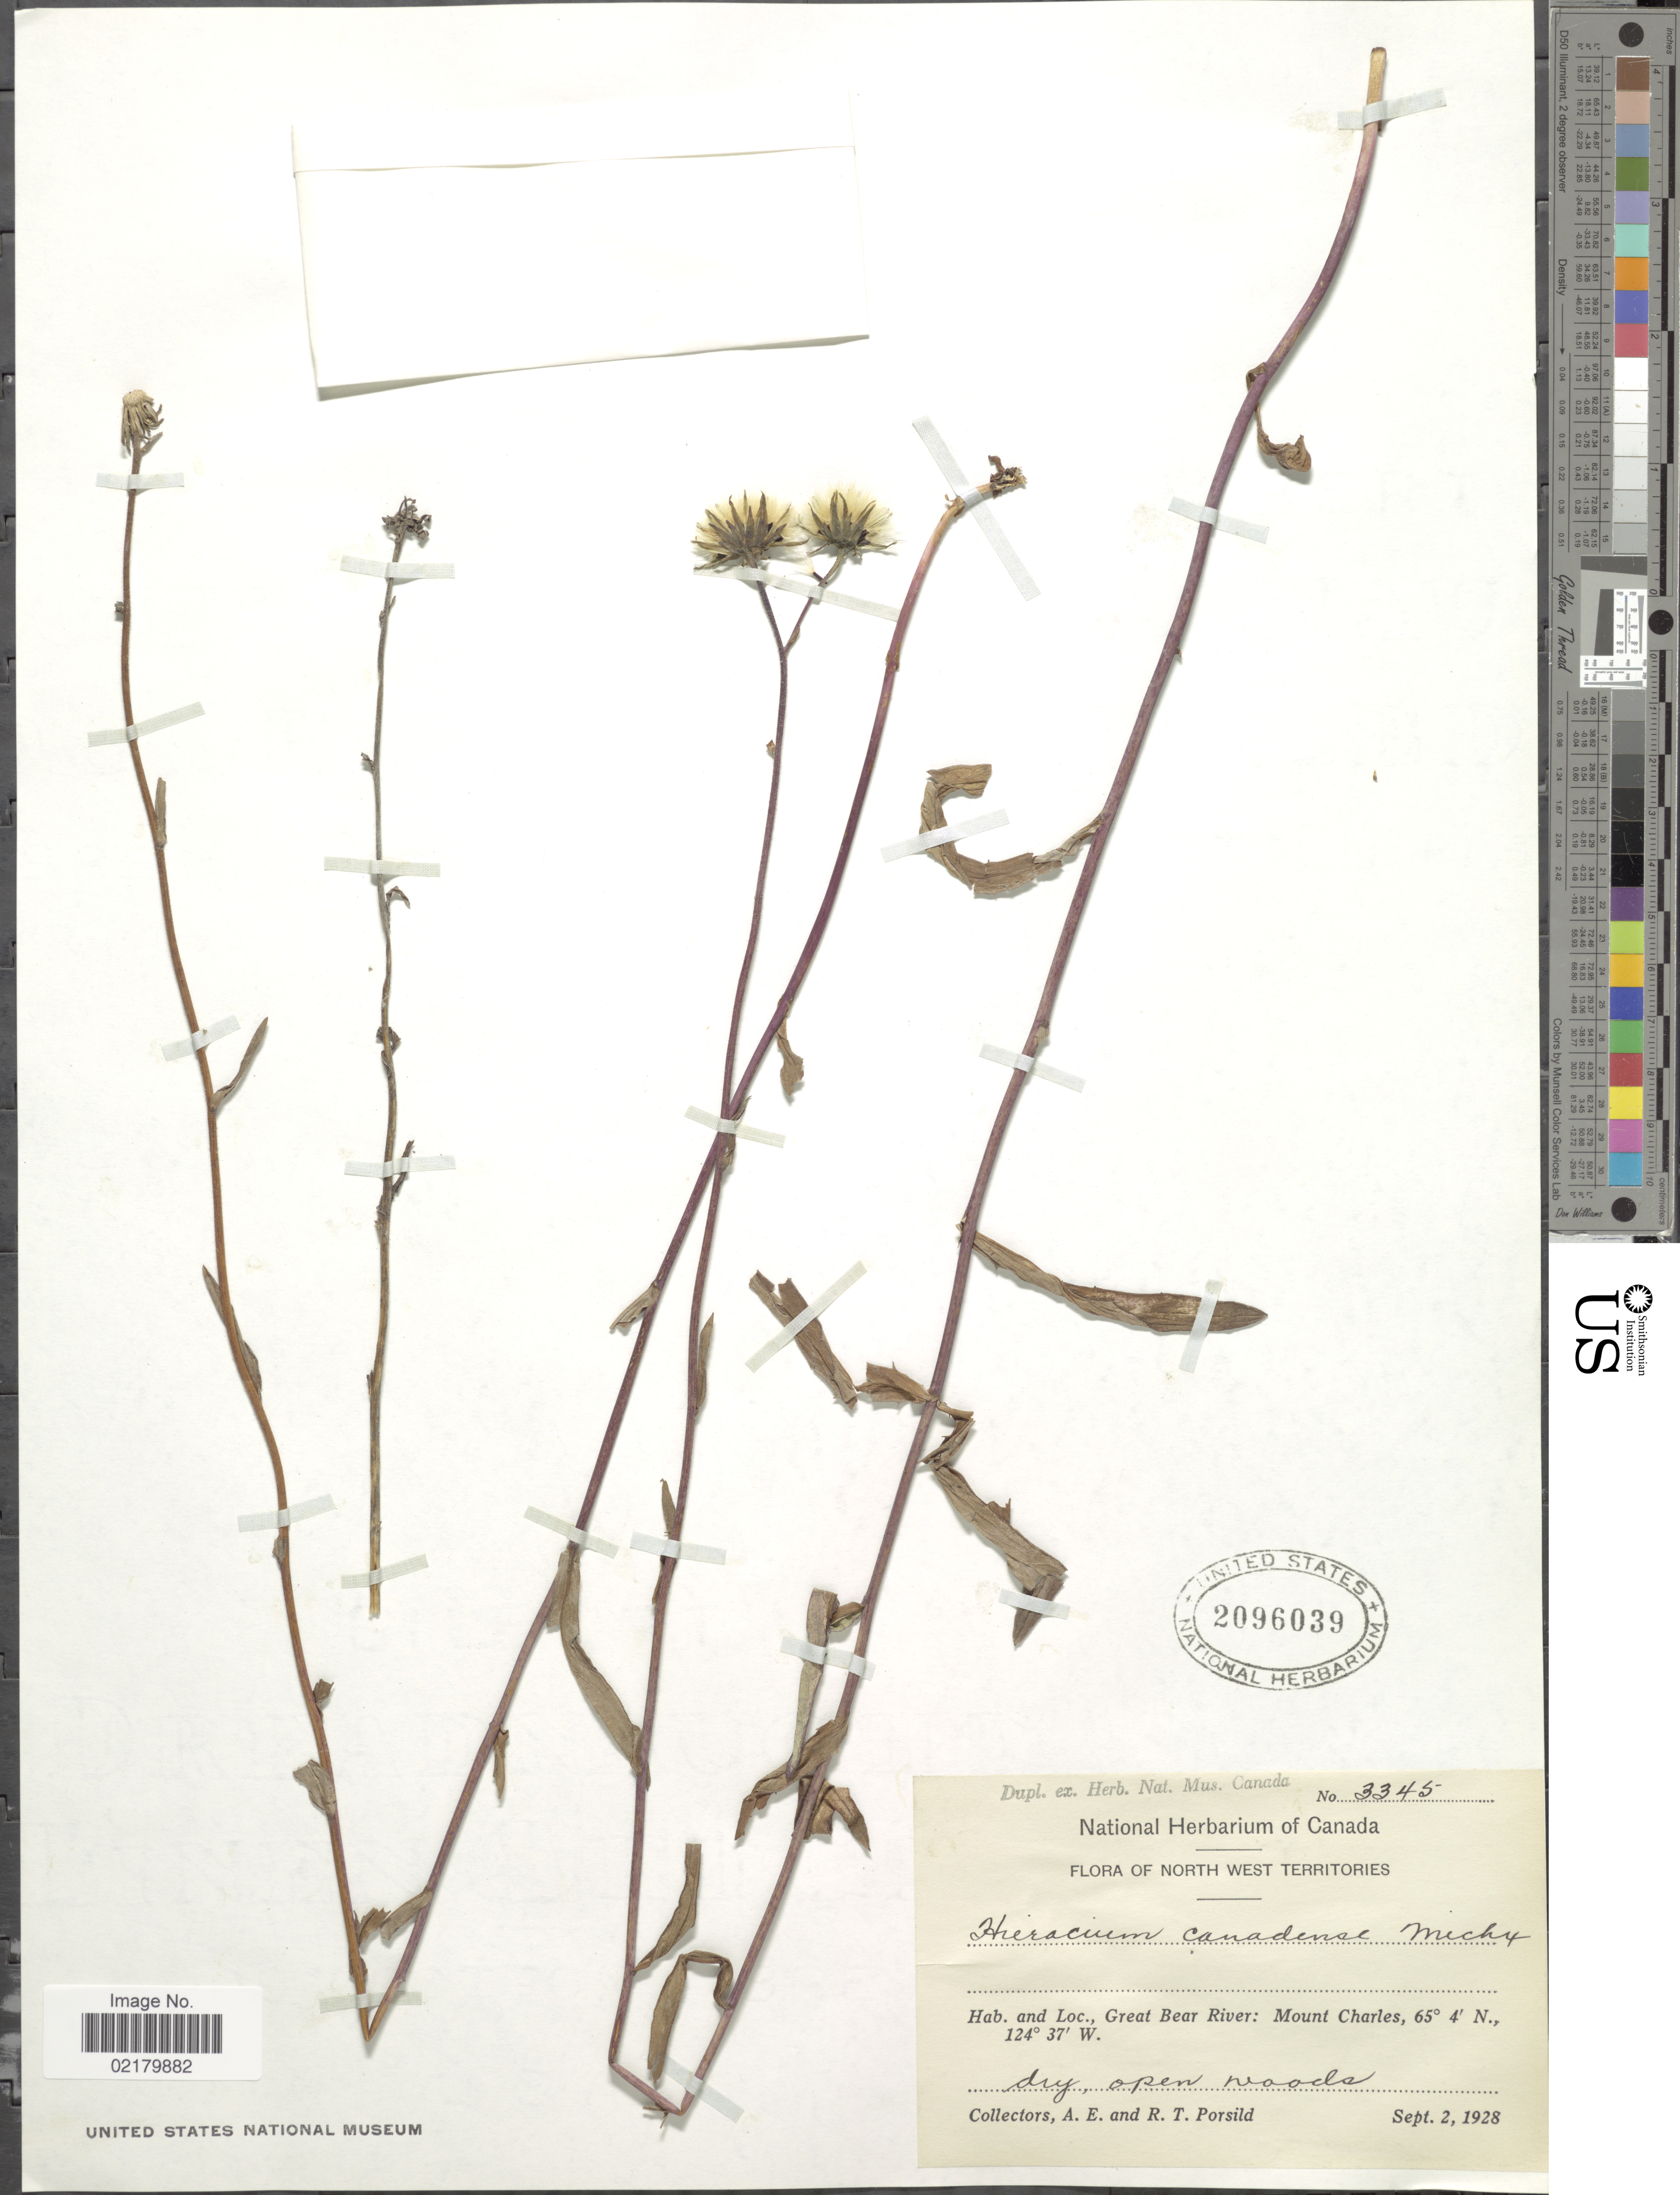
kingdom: Plantae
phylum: Tracheophyta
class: Magnoliopsida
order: Asterales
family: Asteraceae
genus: Hieracium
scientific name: Hieracium canadense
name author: Michx.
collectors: A. E. Porsild & R. T. Porsild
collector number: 3345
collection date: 1928-09-02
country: Canada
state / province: Northwest Territories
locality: Great Bear River: Mont Charles, dry, open woods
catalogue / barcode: US 2096039